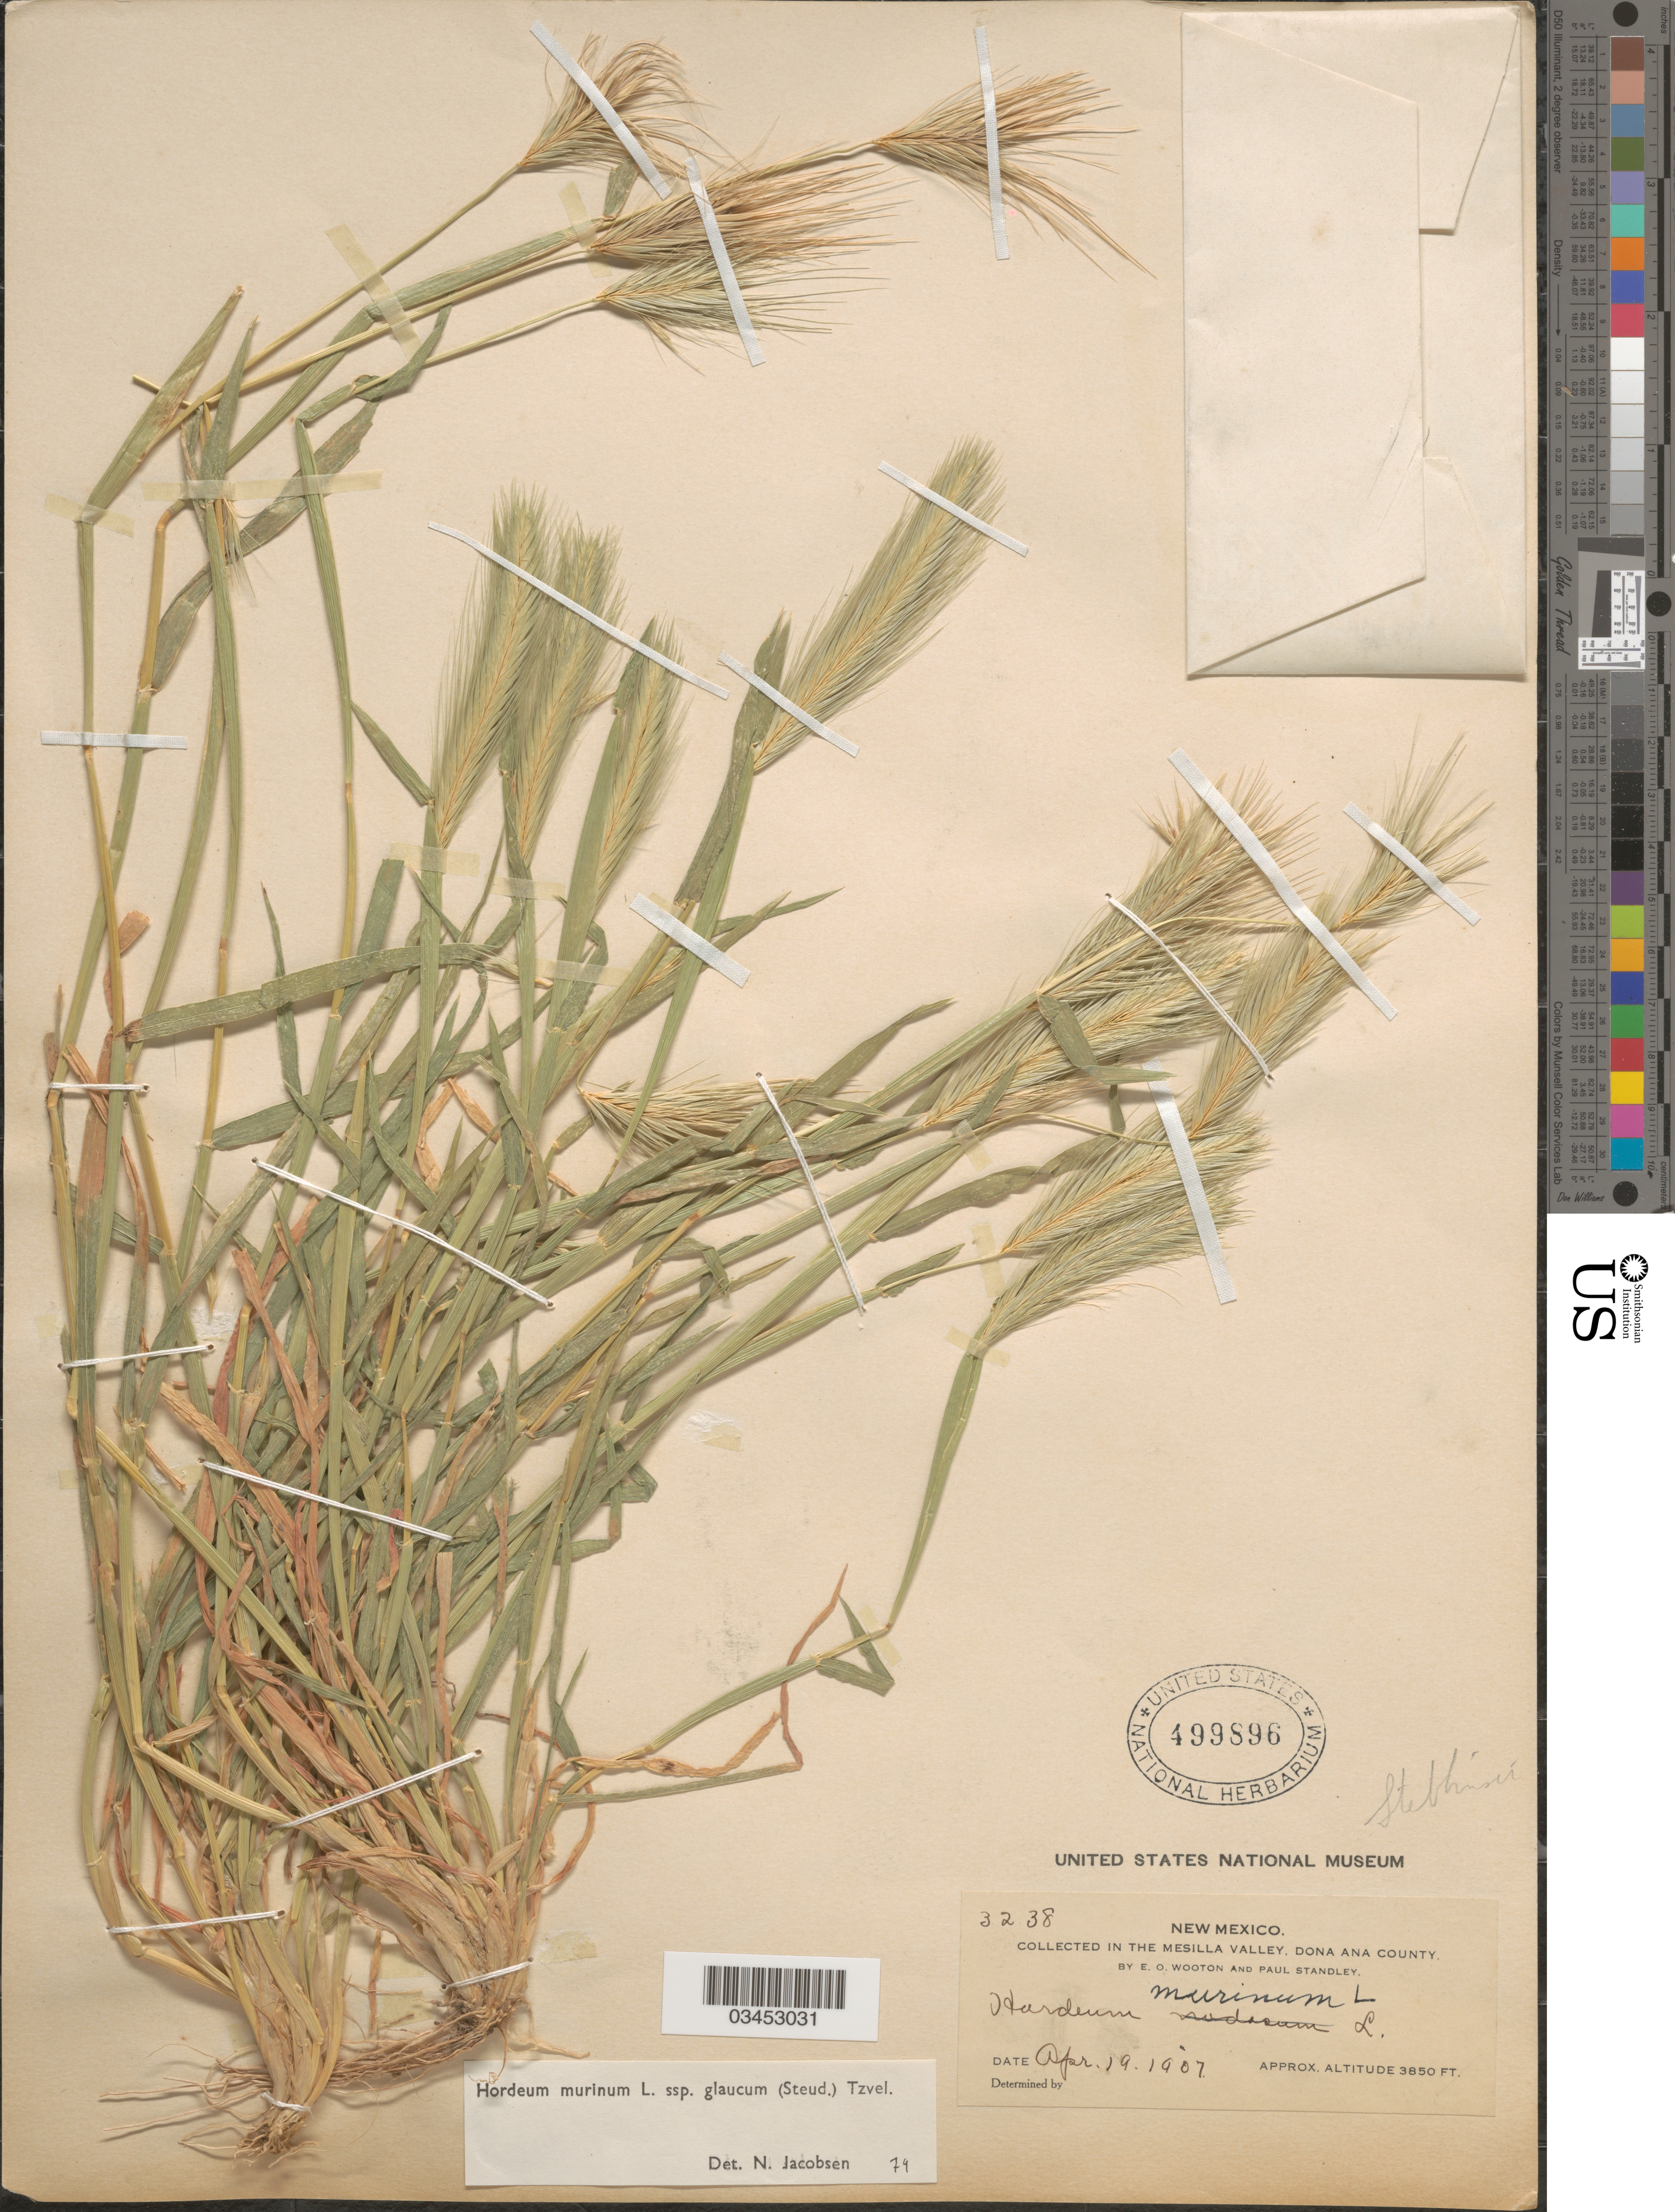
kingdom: Plantae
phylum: Tracheophyta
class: Liliopsida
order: Poales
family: Poaceae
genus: Hordeum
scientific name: Hordeum murinum subsp. glaucum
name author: (Steud.) Tzvelev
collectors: E. O. Wooton & P. C. Standley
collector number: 3238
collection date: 1907-04-19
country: United States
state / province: New Mexico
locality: In The Mesilla Valley, Dona Ana County.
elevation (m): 1173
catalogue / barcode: US 499896